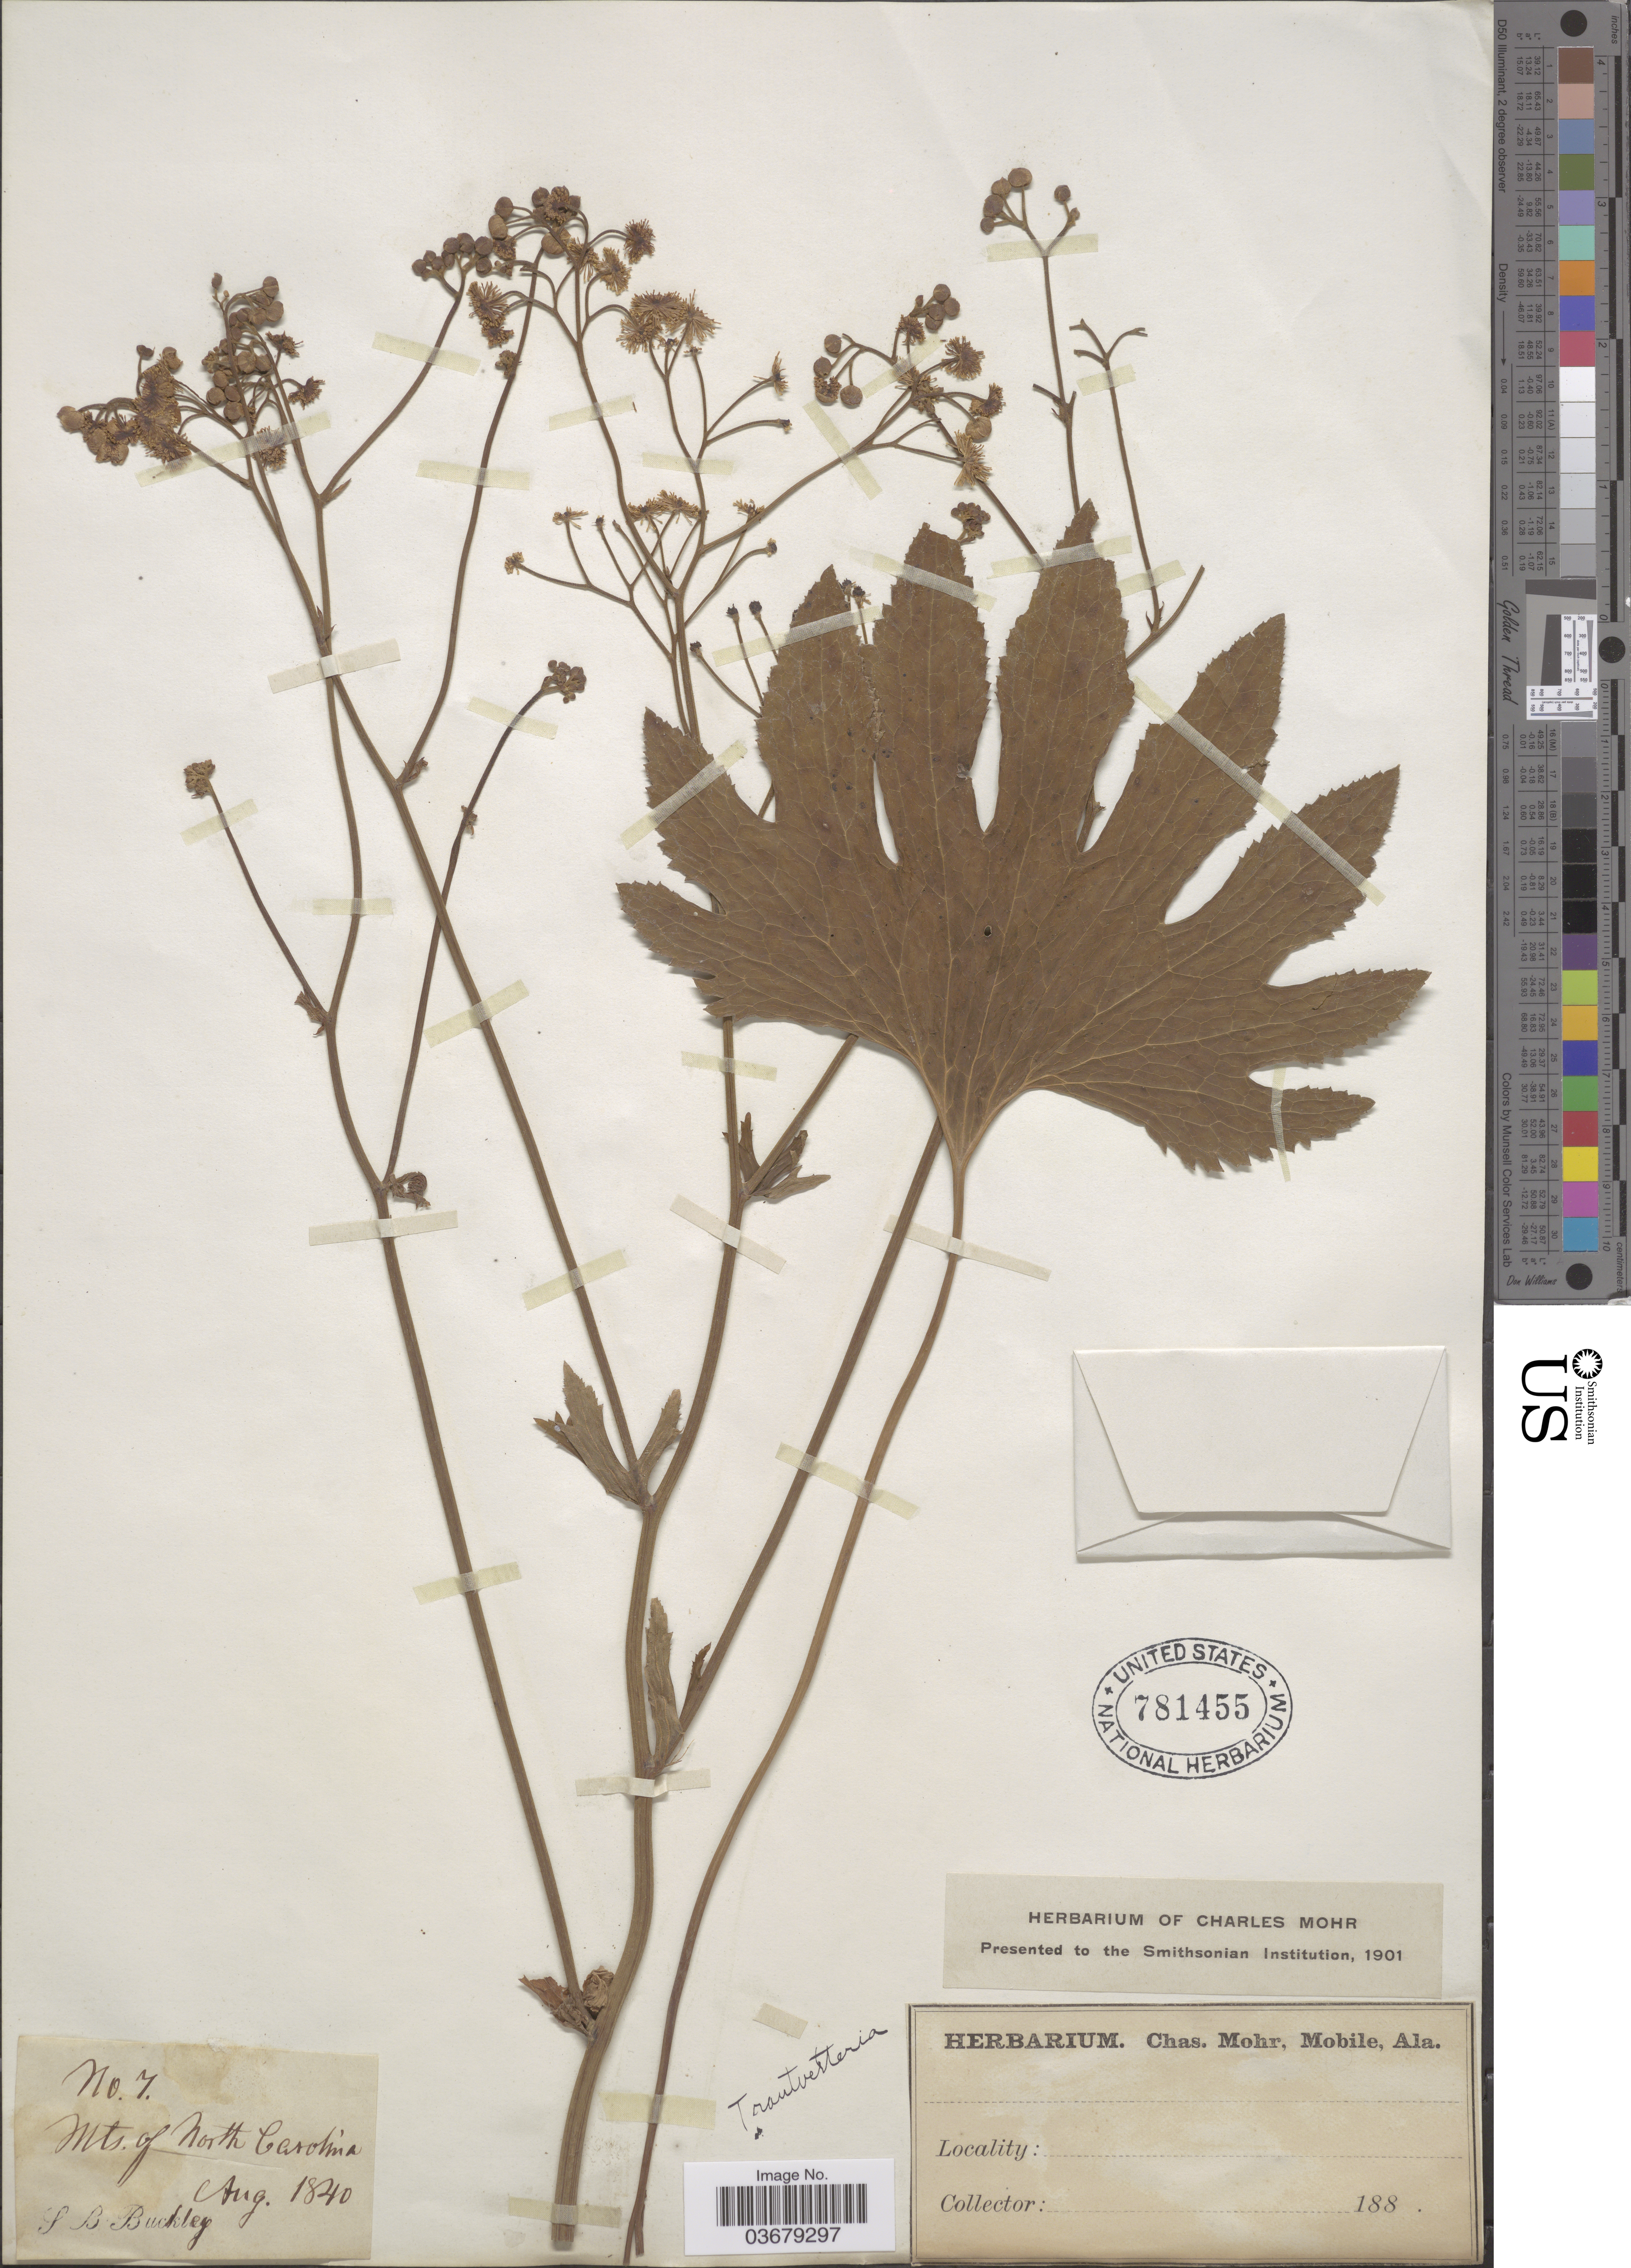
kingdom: Plantae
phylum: Tracheophyta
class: Magnoliopsida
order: Ranunculales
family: Ranunculaceae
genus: Trautvetteria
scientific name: Trautvetteria caroliniensis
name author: (Walter) Vail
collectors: S. B. Buckley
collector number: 7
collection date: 1840-08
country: United States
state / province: North Carolina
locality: Mts. of North Carolina.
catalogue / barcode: US 781455